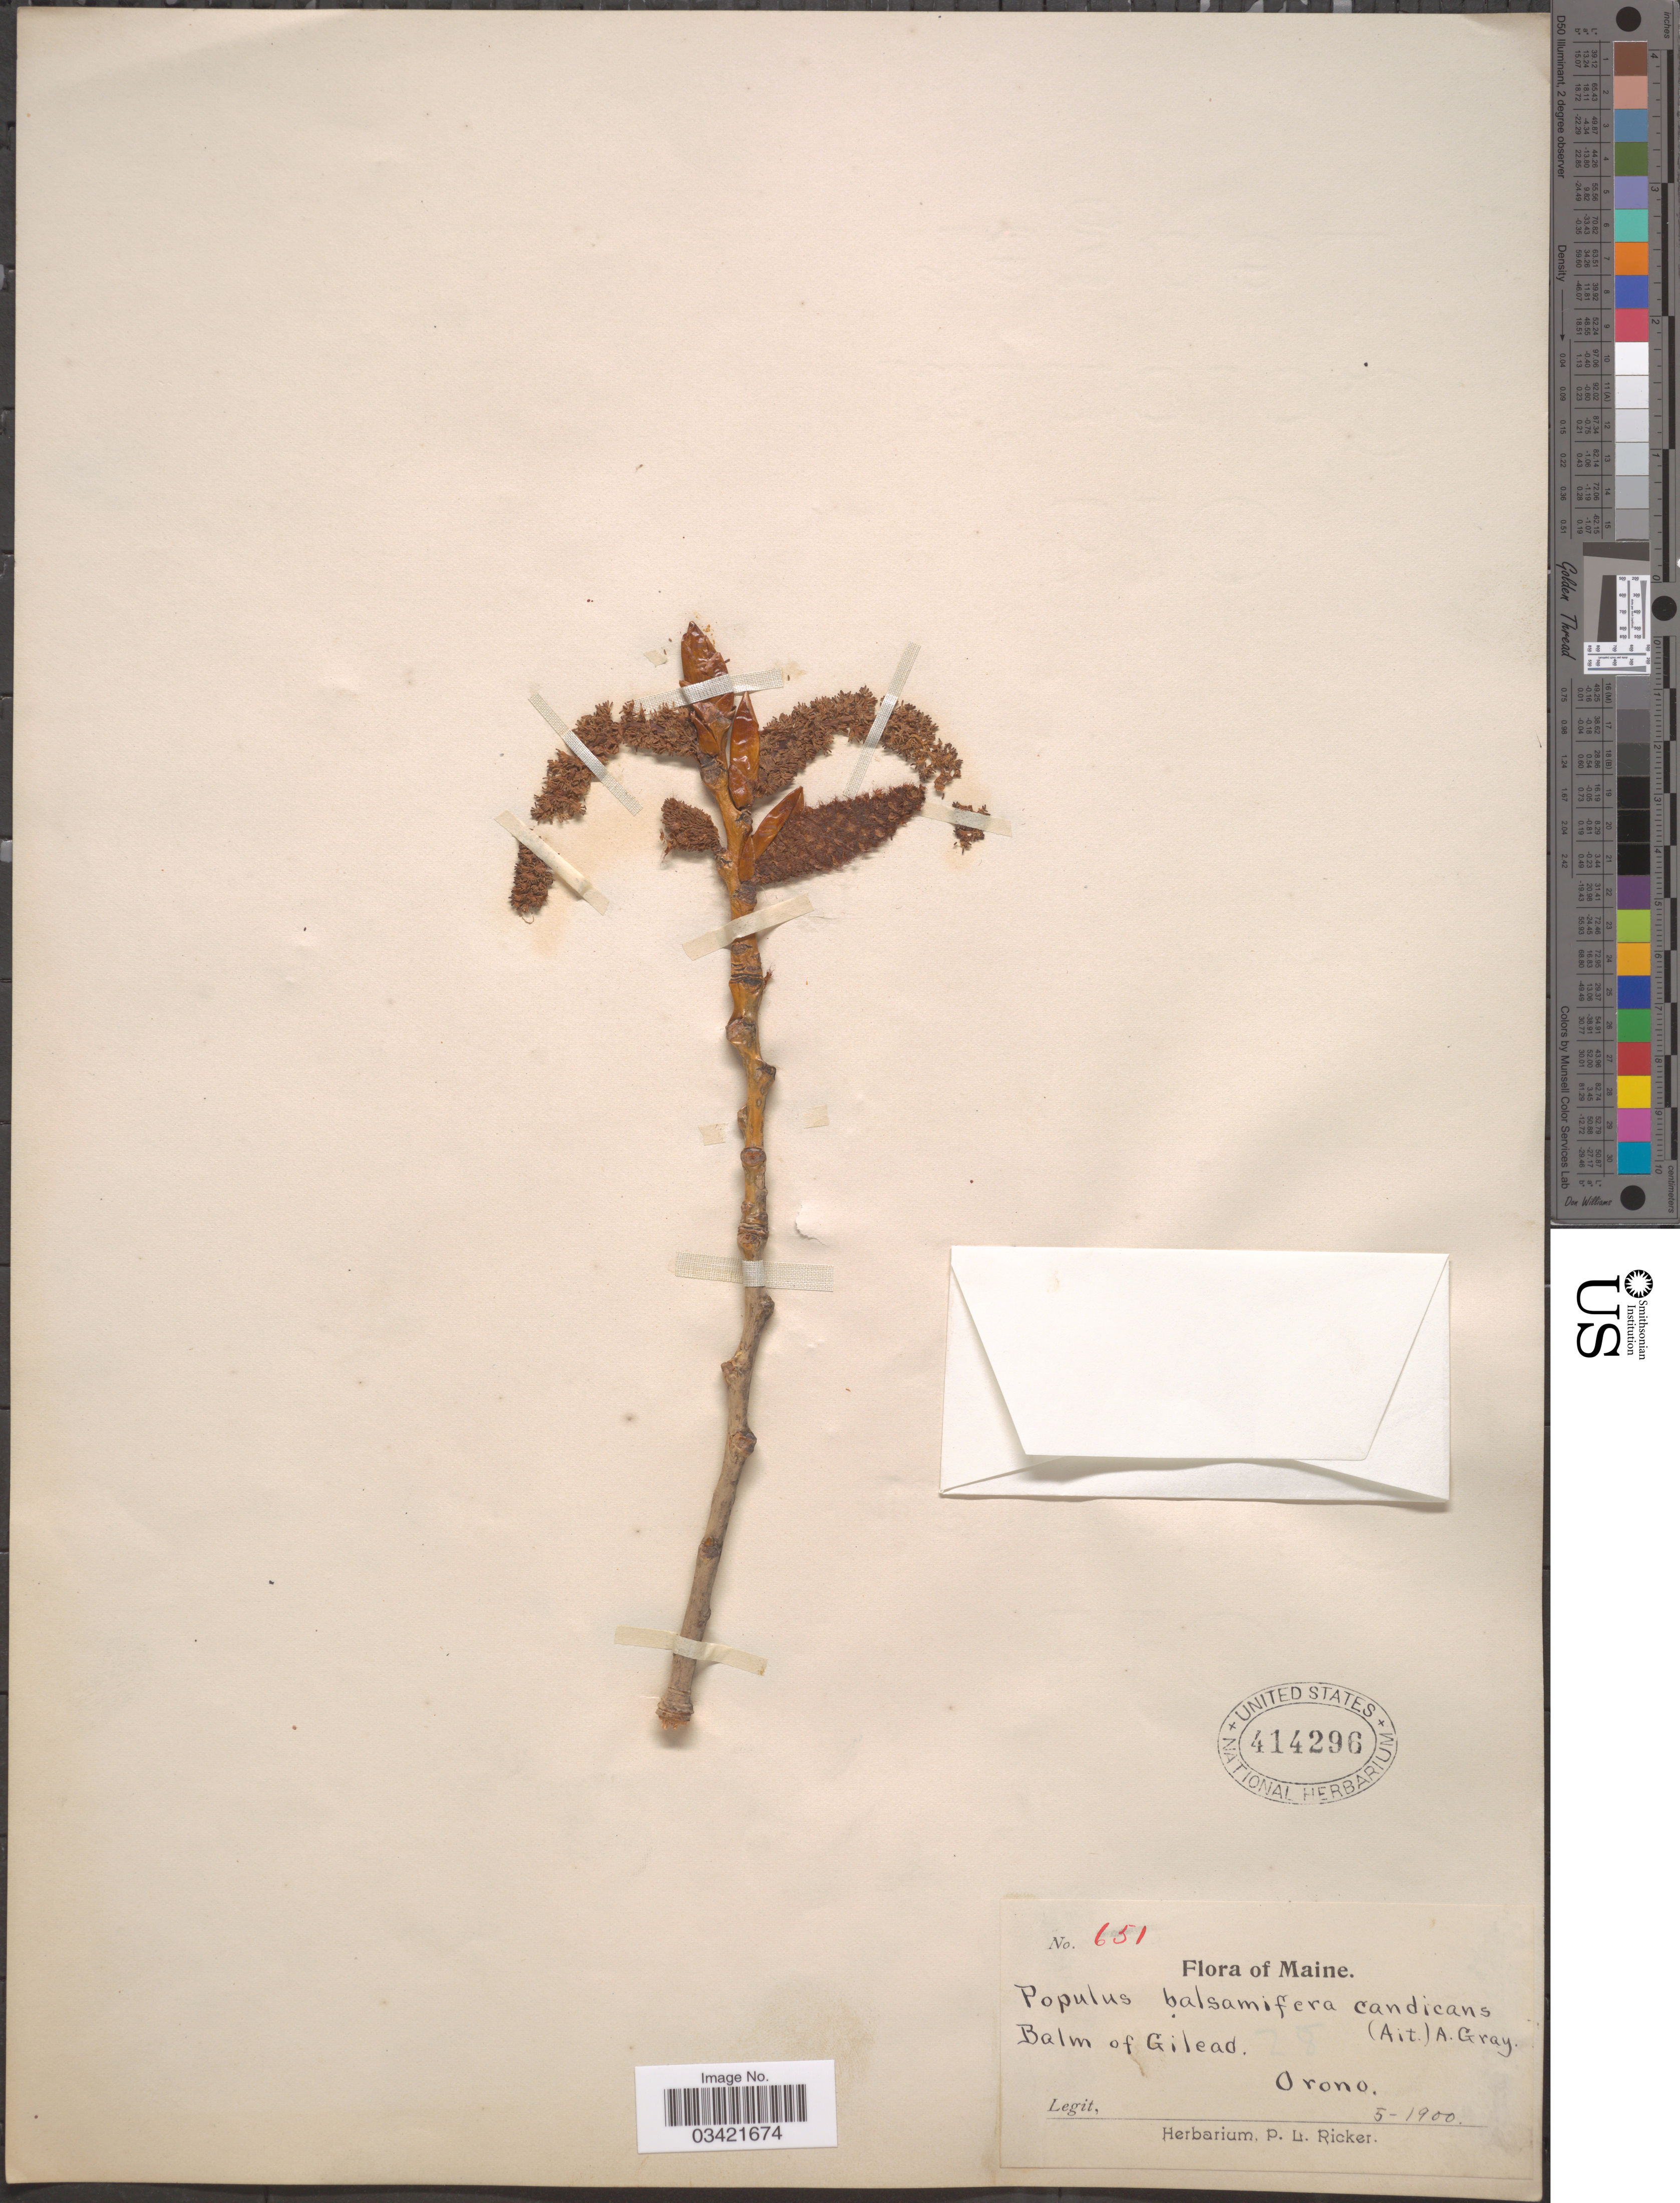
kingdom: Plantae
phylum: Tracheophyta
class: Magnoliopsida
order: Malpighiales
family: Salicaceae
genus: Populus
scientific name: Populus balsamifera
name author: L.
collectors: ex herb. P. L. Ricker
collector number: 651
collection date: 1900-05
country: United States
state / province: Maine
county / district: Penobscot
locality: Balm of Gilead. Orono.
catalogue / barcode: US 414296